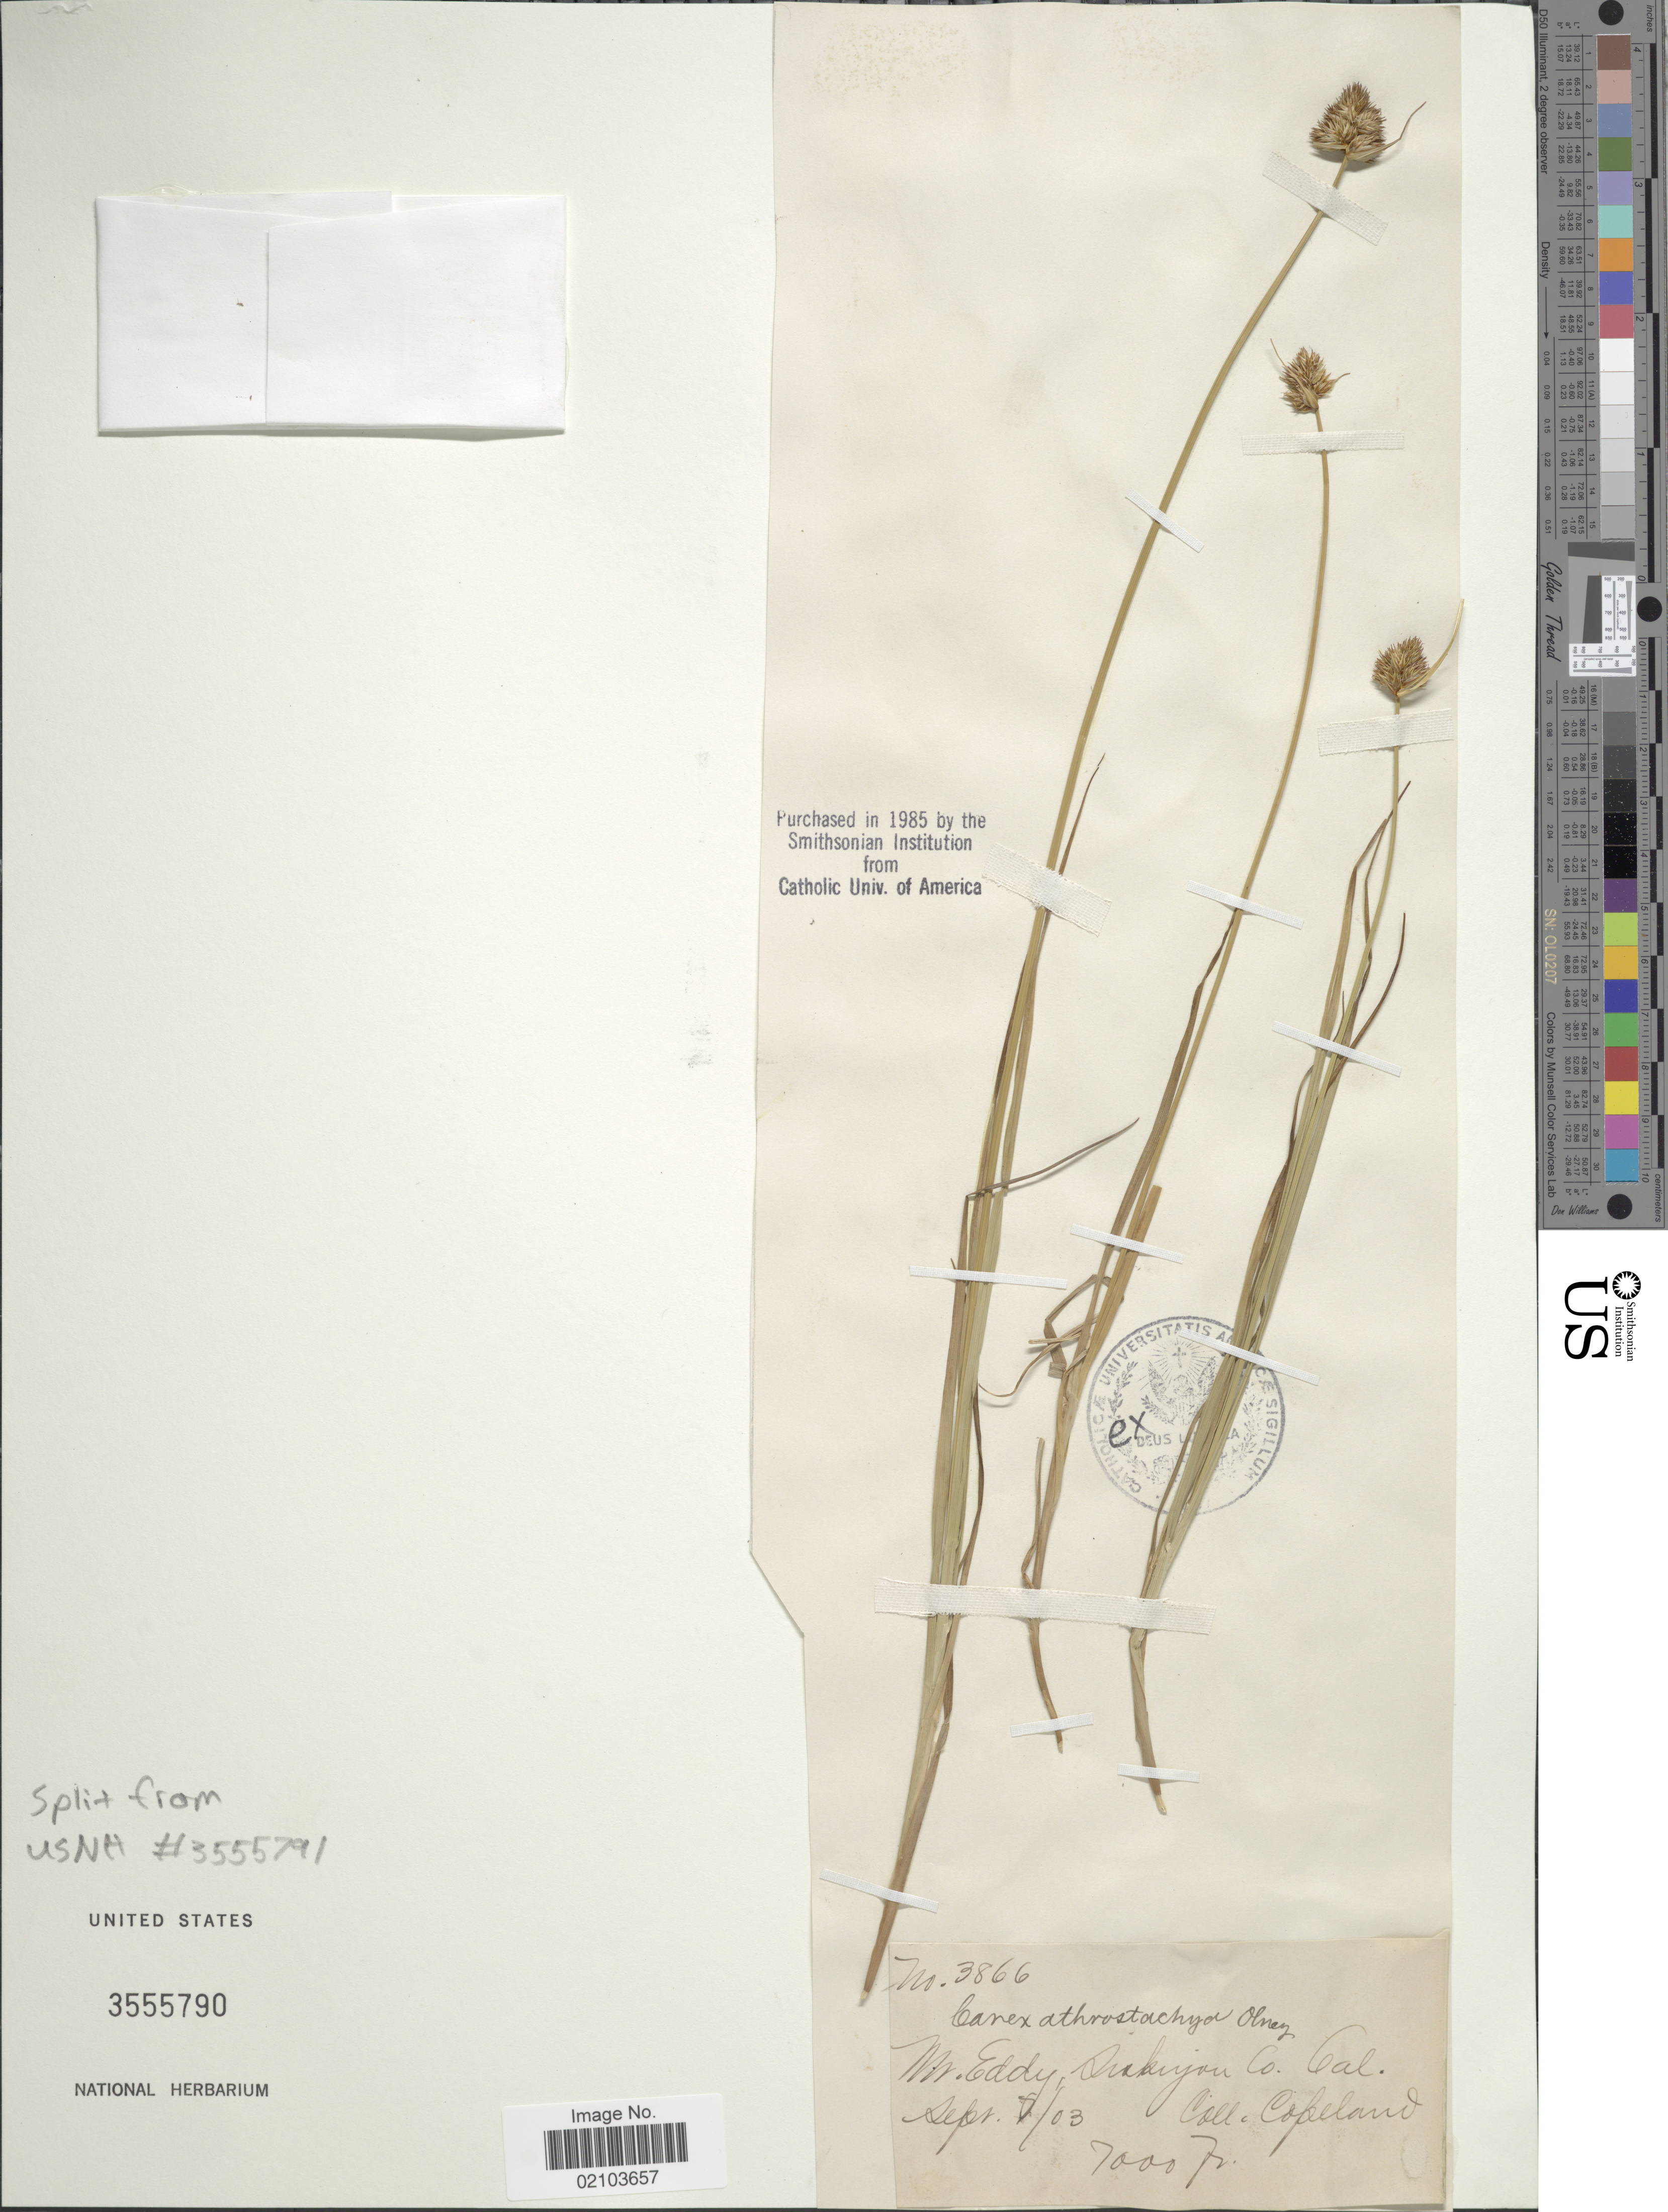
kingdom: Plantae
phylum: Tracheophyta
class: Liliopsida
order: Poales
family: Cyperaceae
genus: Carex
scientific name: Carex athrostachya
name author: Olney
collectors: -- Copeland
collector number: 3866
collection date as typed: Transcribed d/m/y: 7/9/3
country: United States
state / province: California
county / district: Siskiyou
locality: Mt. Eddy, Siskiyou Co.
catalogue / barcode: US 3555790